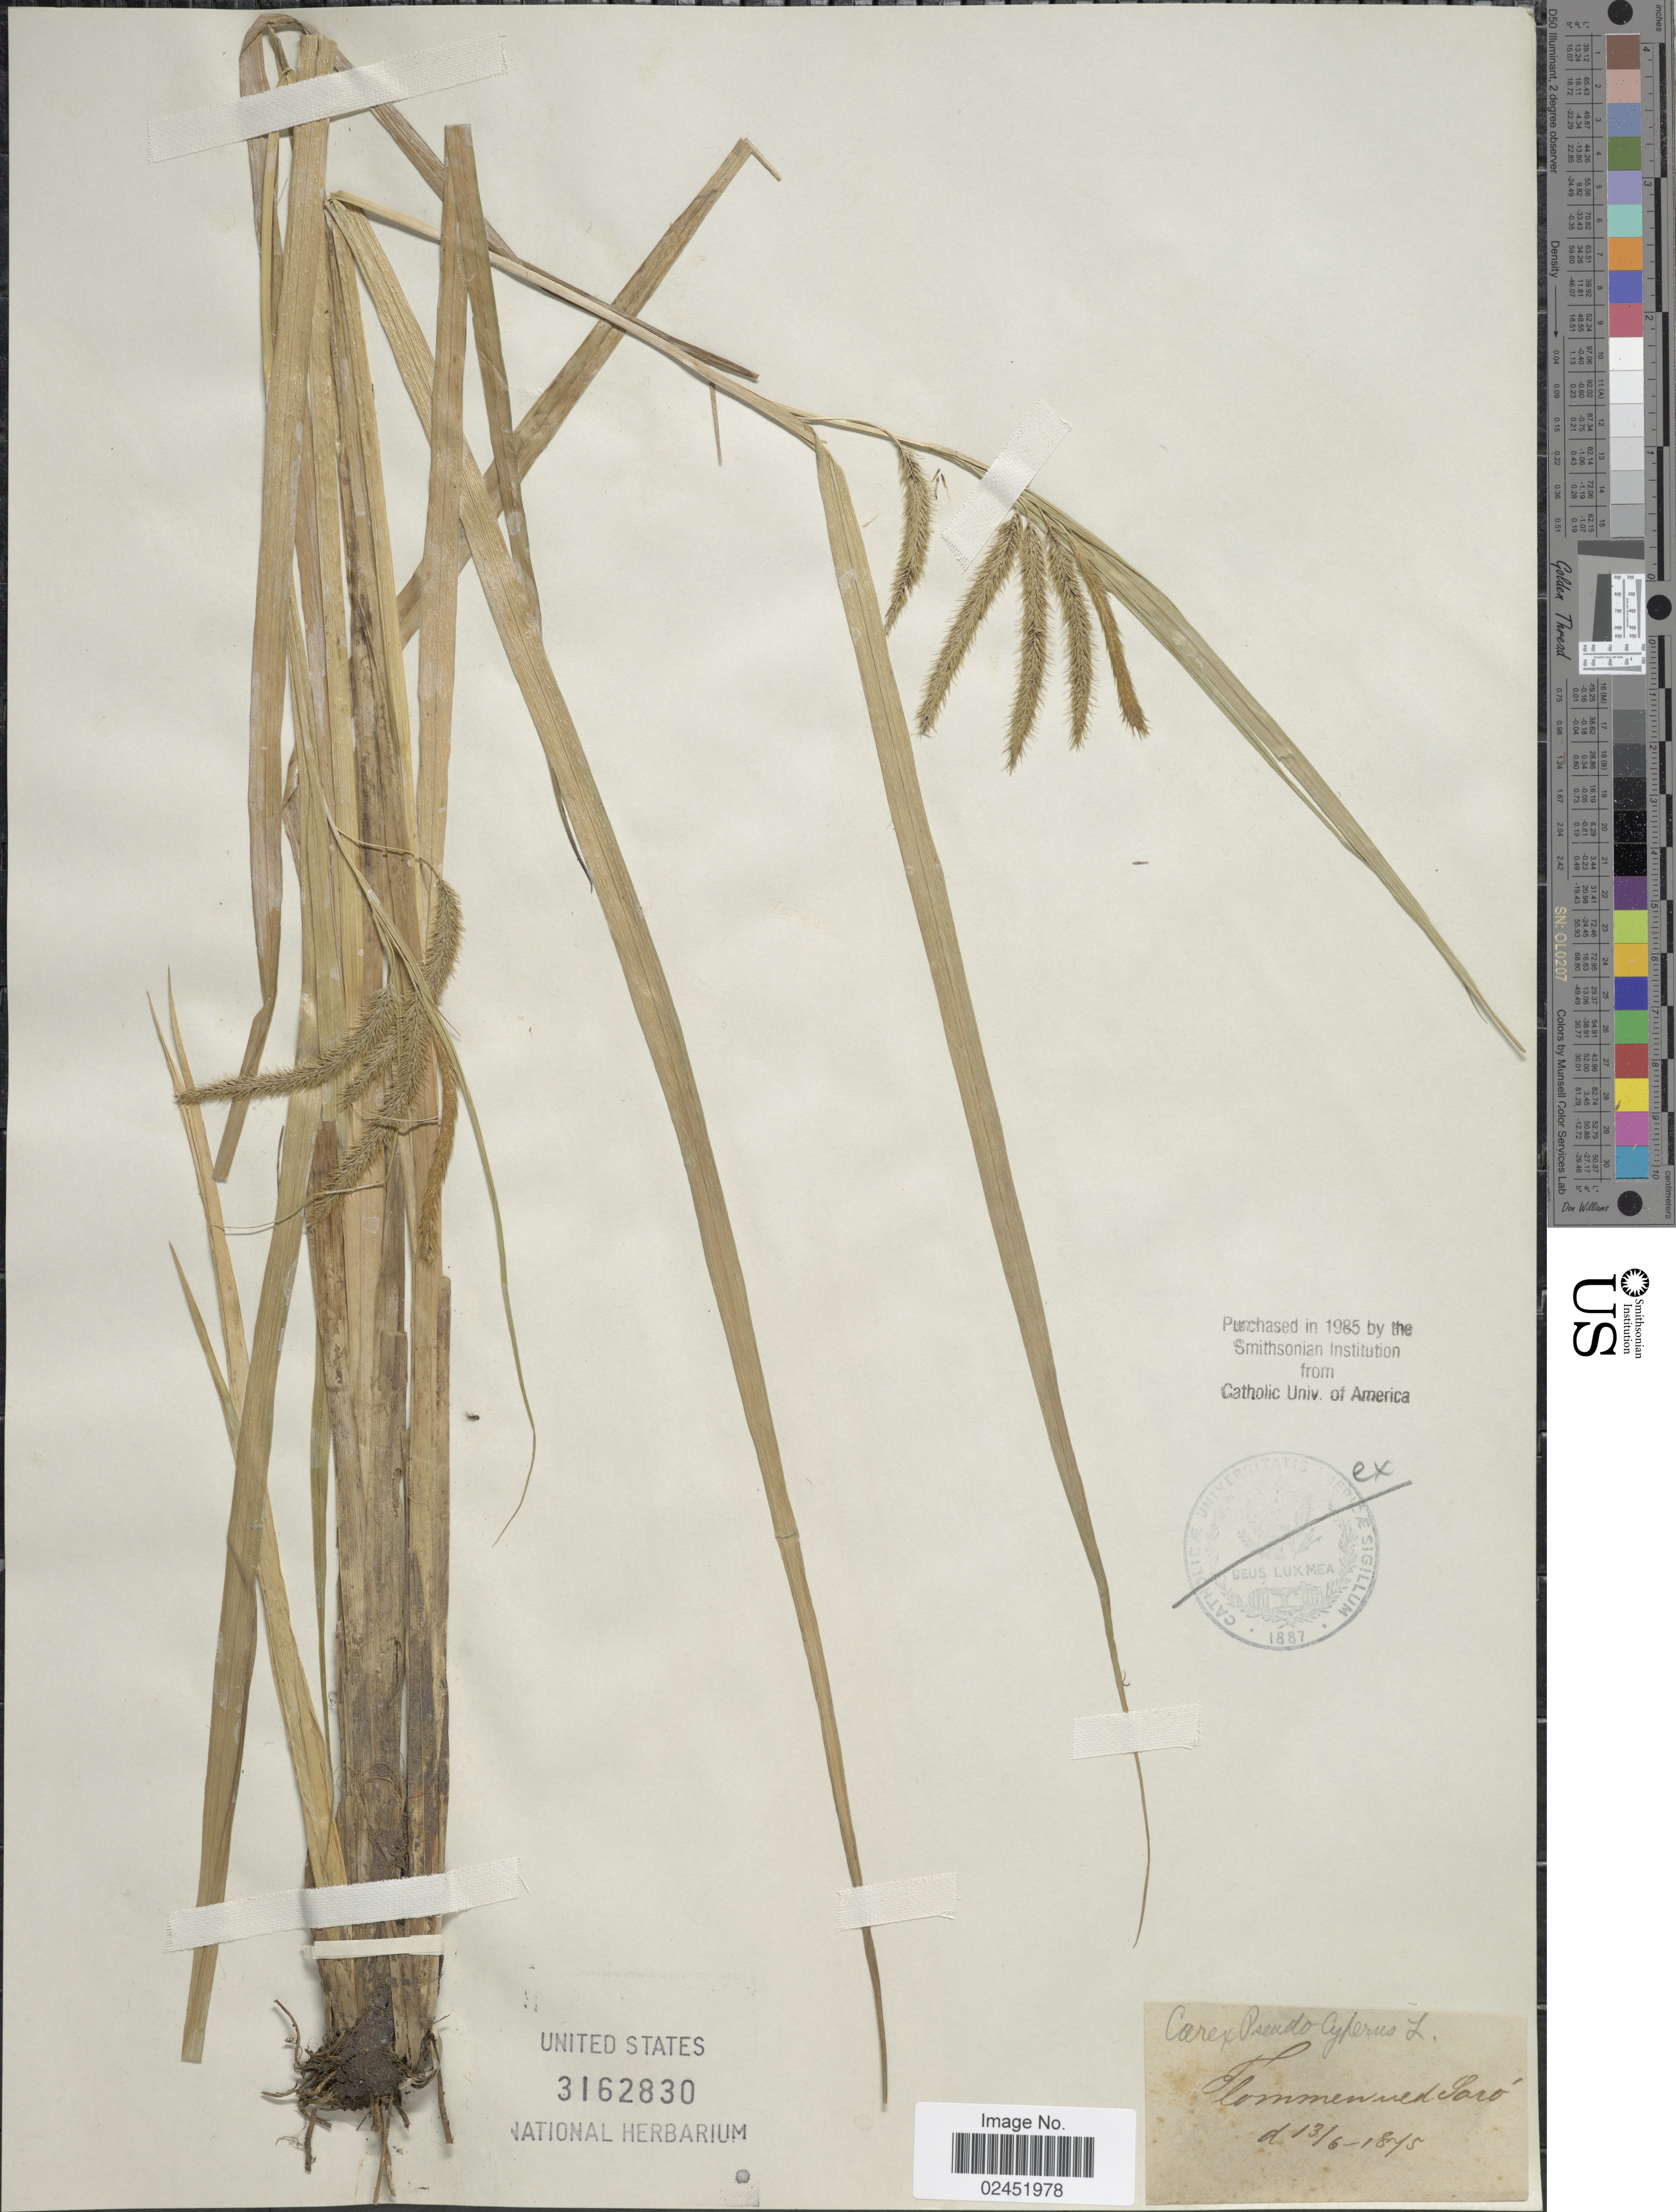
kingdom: Plantae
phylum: Tracheophyta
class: Liliopsida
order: Poales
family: Cyperaceae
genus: Carex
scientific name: Carex pseudocyperus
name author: L.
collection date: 1875-06-13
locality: Flommen ved Soró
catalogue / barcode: US 3162830